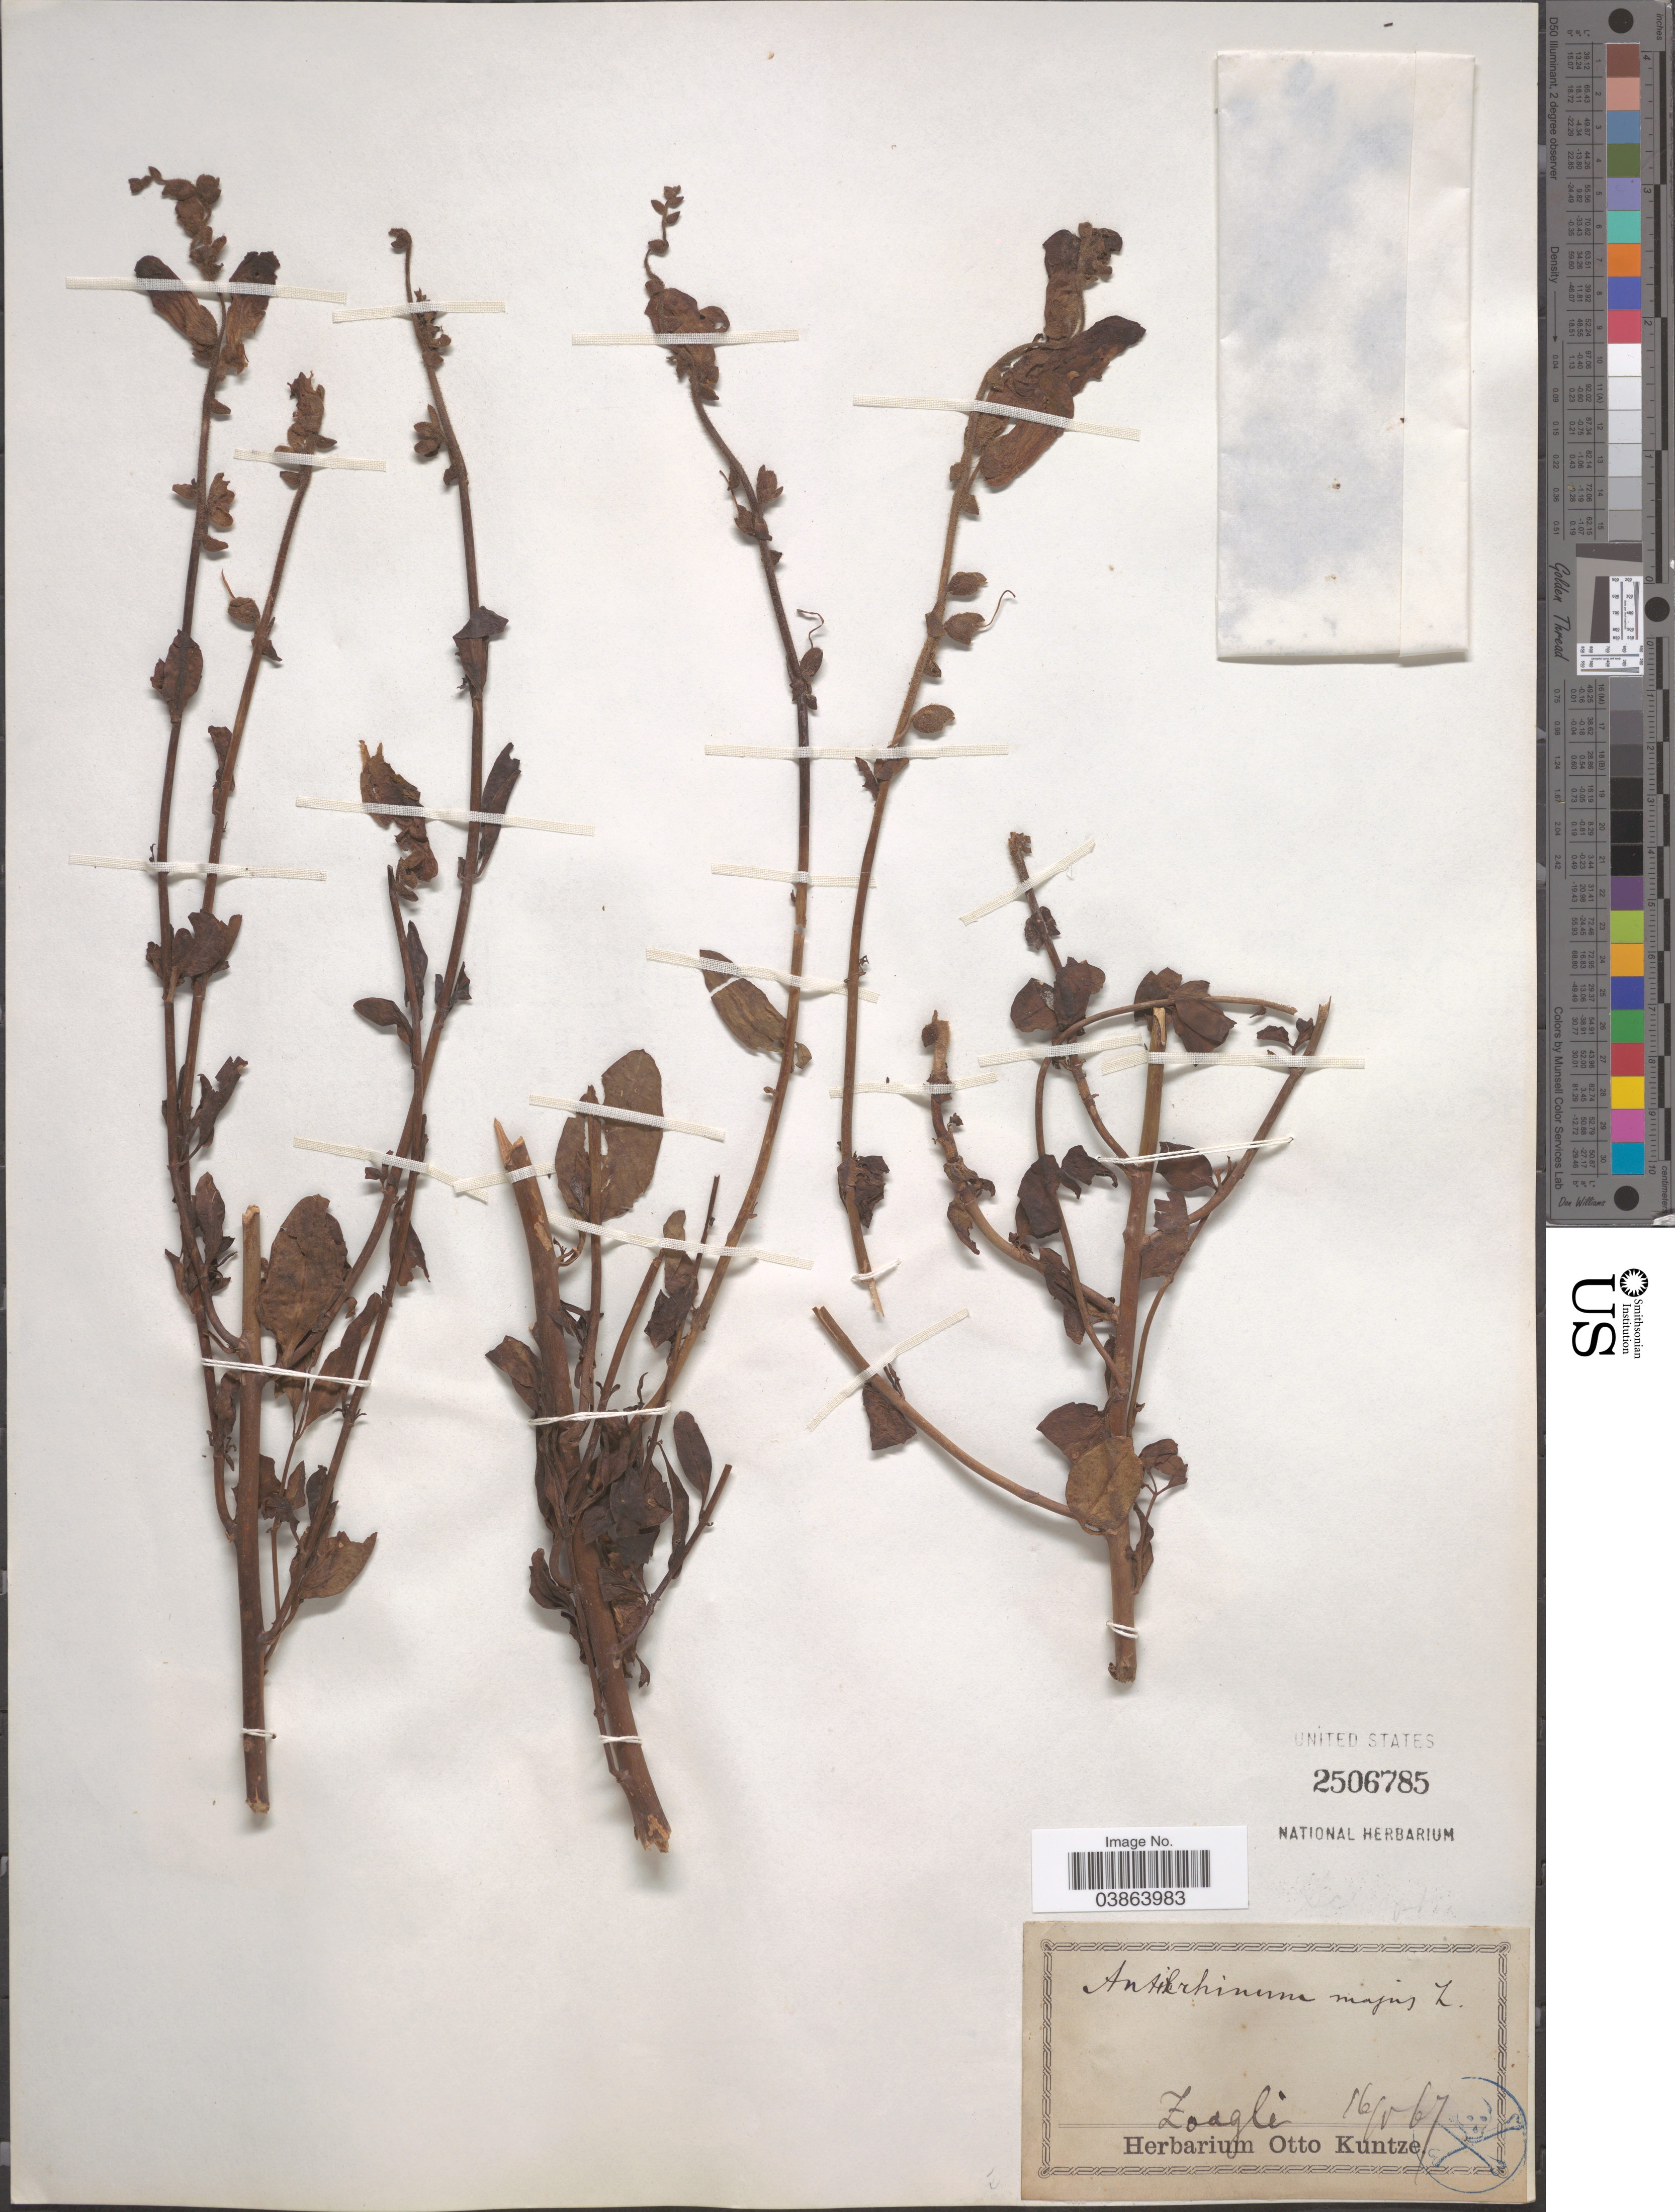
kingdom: Plantae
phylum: Tracheophyta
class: Magnoliopsida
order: Lamiales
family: Plantaginaceae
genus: Antirrhinum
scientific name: Antirrhinum majus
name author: L.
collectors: ex herb. Otto Kuntze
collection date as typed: Transcribed d/m/y: 16/5/67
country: Italy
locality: Zoagli.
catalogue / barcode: US 2506785